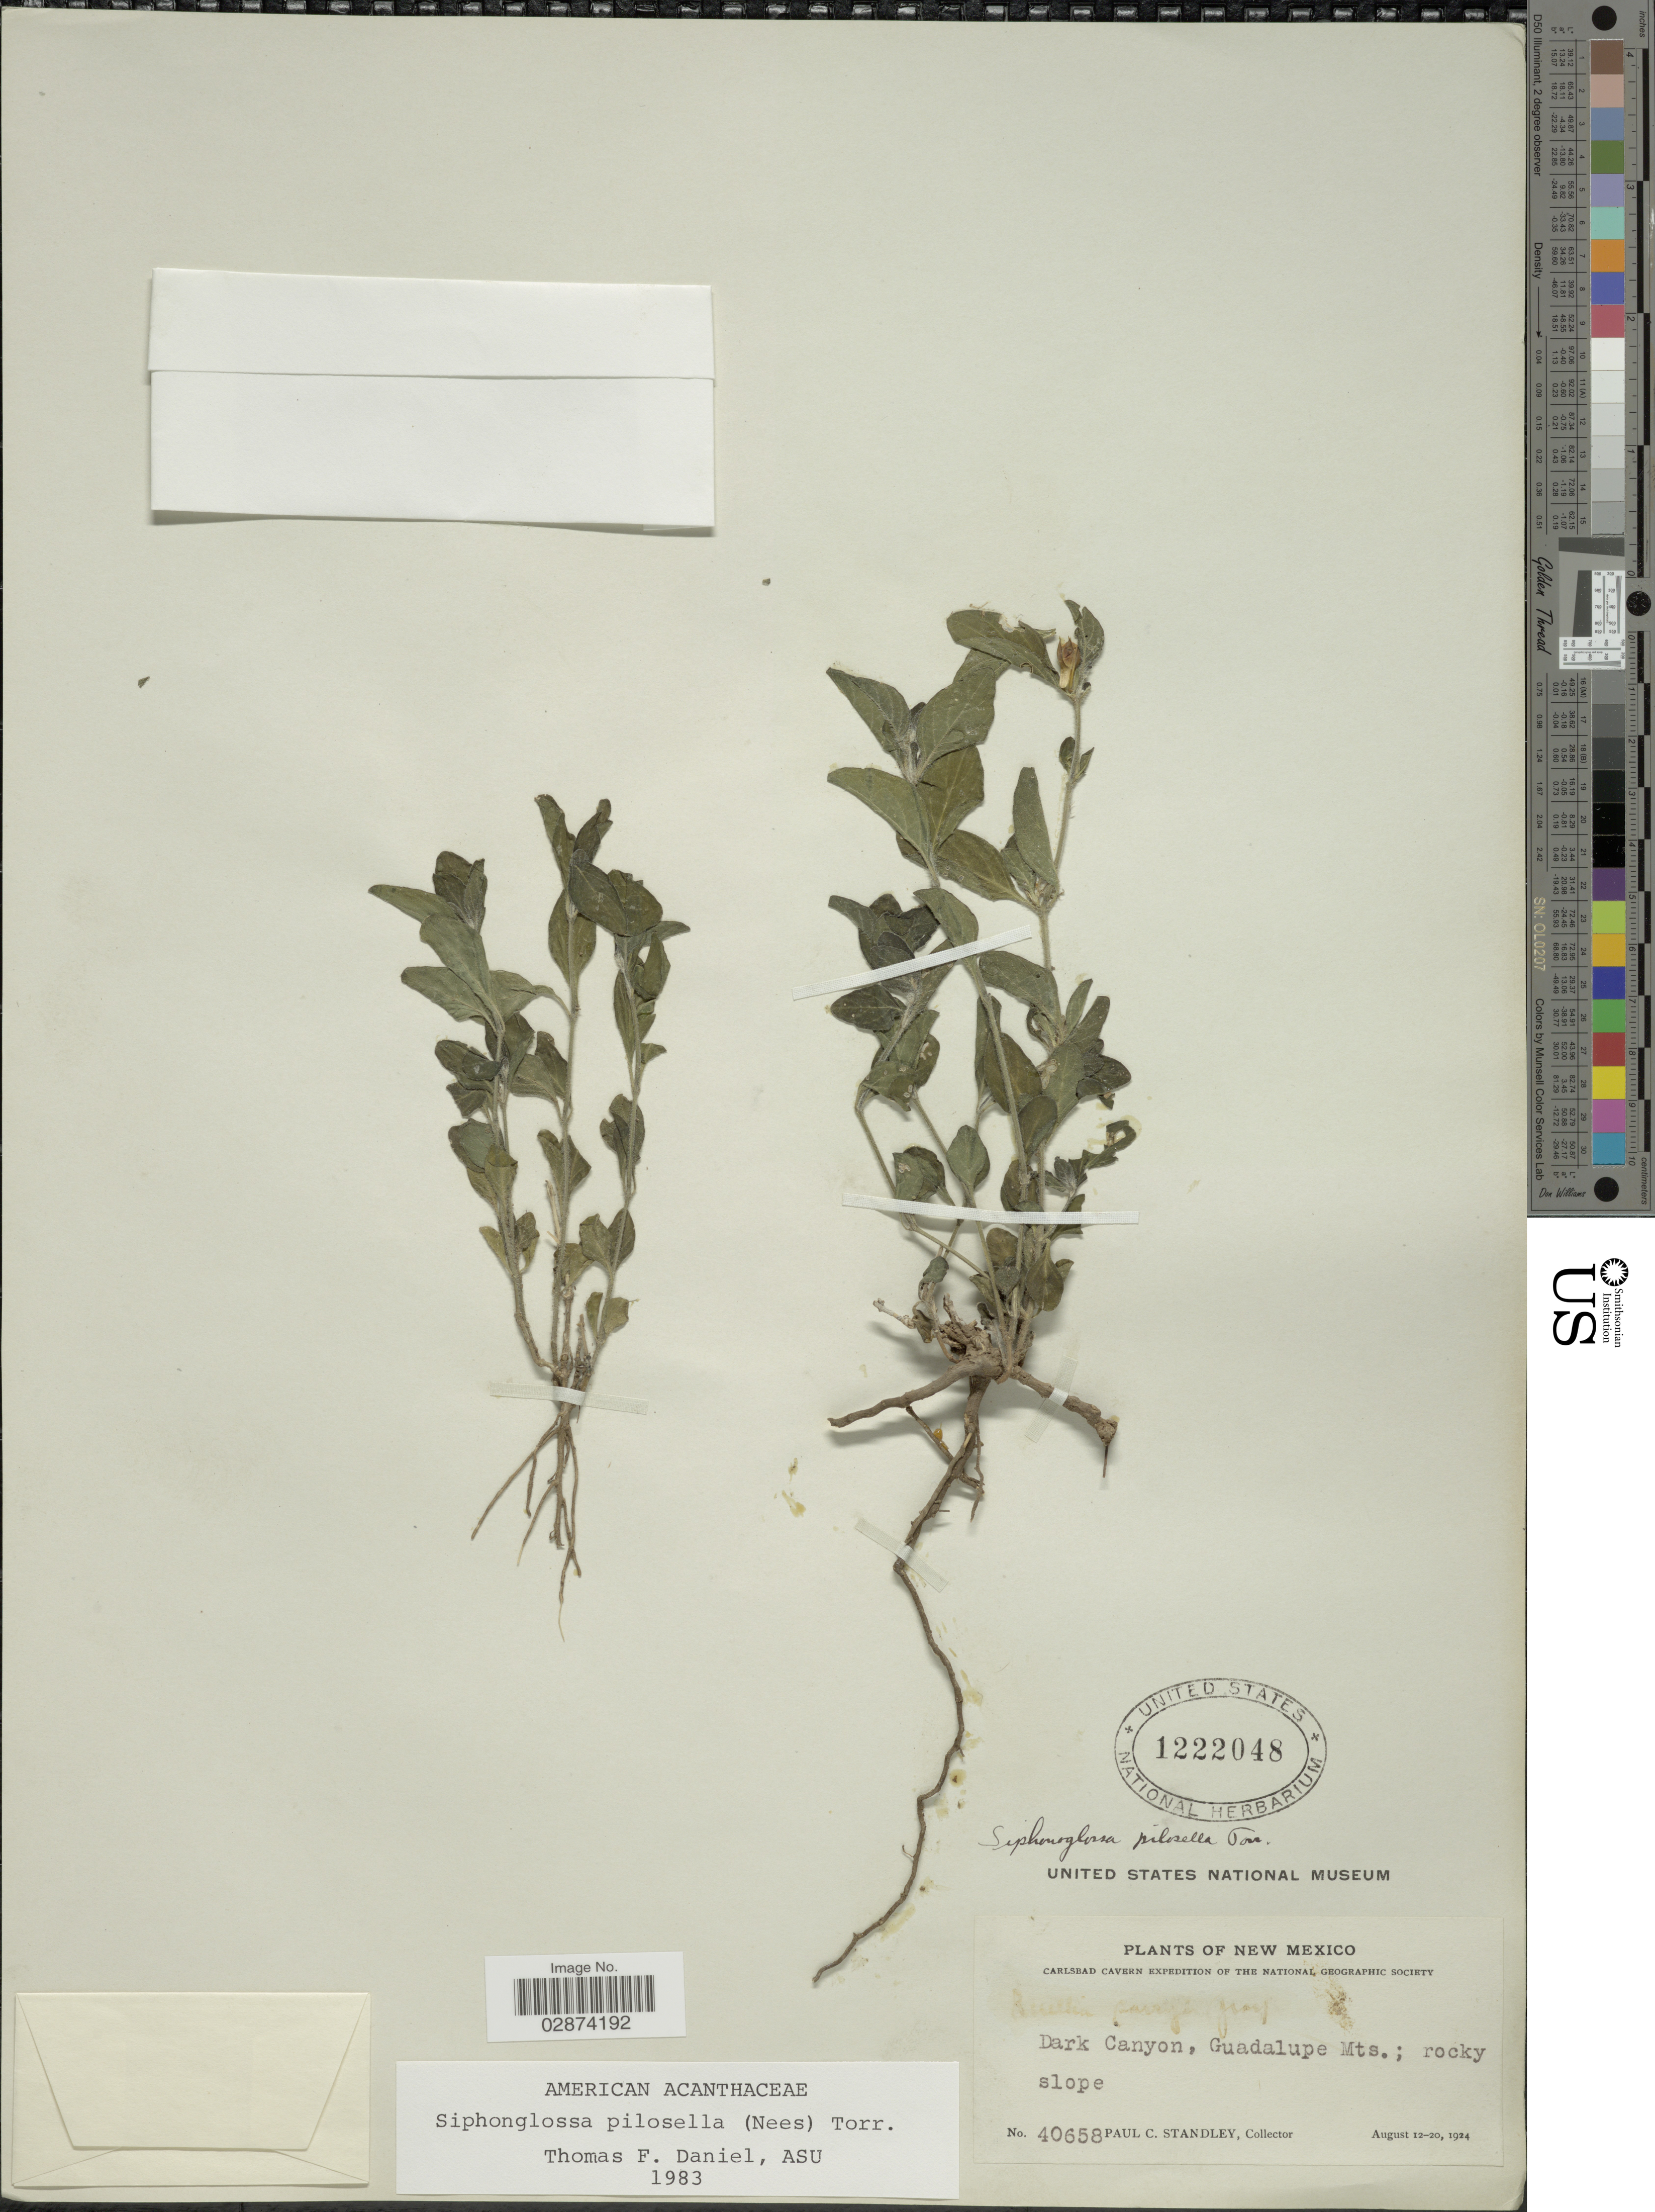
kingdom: Plantae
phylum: Tracheophyta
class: Magnoliopsida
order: Lamiales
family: Acanthaceae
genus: Justicia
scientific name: Justicia pilosella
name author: (Nees) Hilsenb.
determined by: Fisher, Amanda, (LOB), California State University, Long Beach (UNITED STATES)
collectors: P. C. Standley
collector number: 40658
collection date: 1924-08-12/1924-08-20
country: United States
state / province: New Mexico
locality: Dark Canyon, Guadalupe Mts.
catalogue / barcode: US 1222048